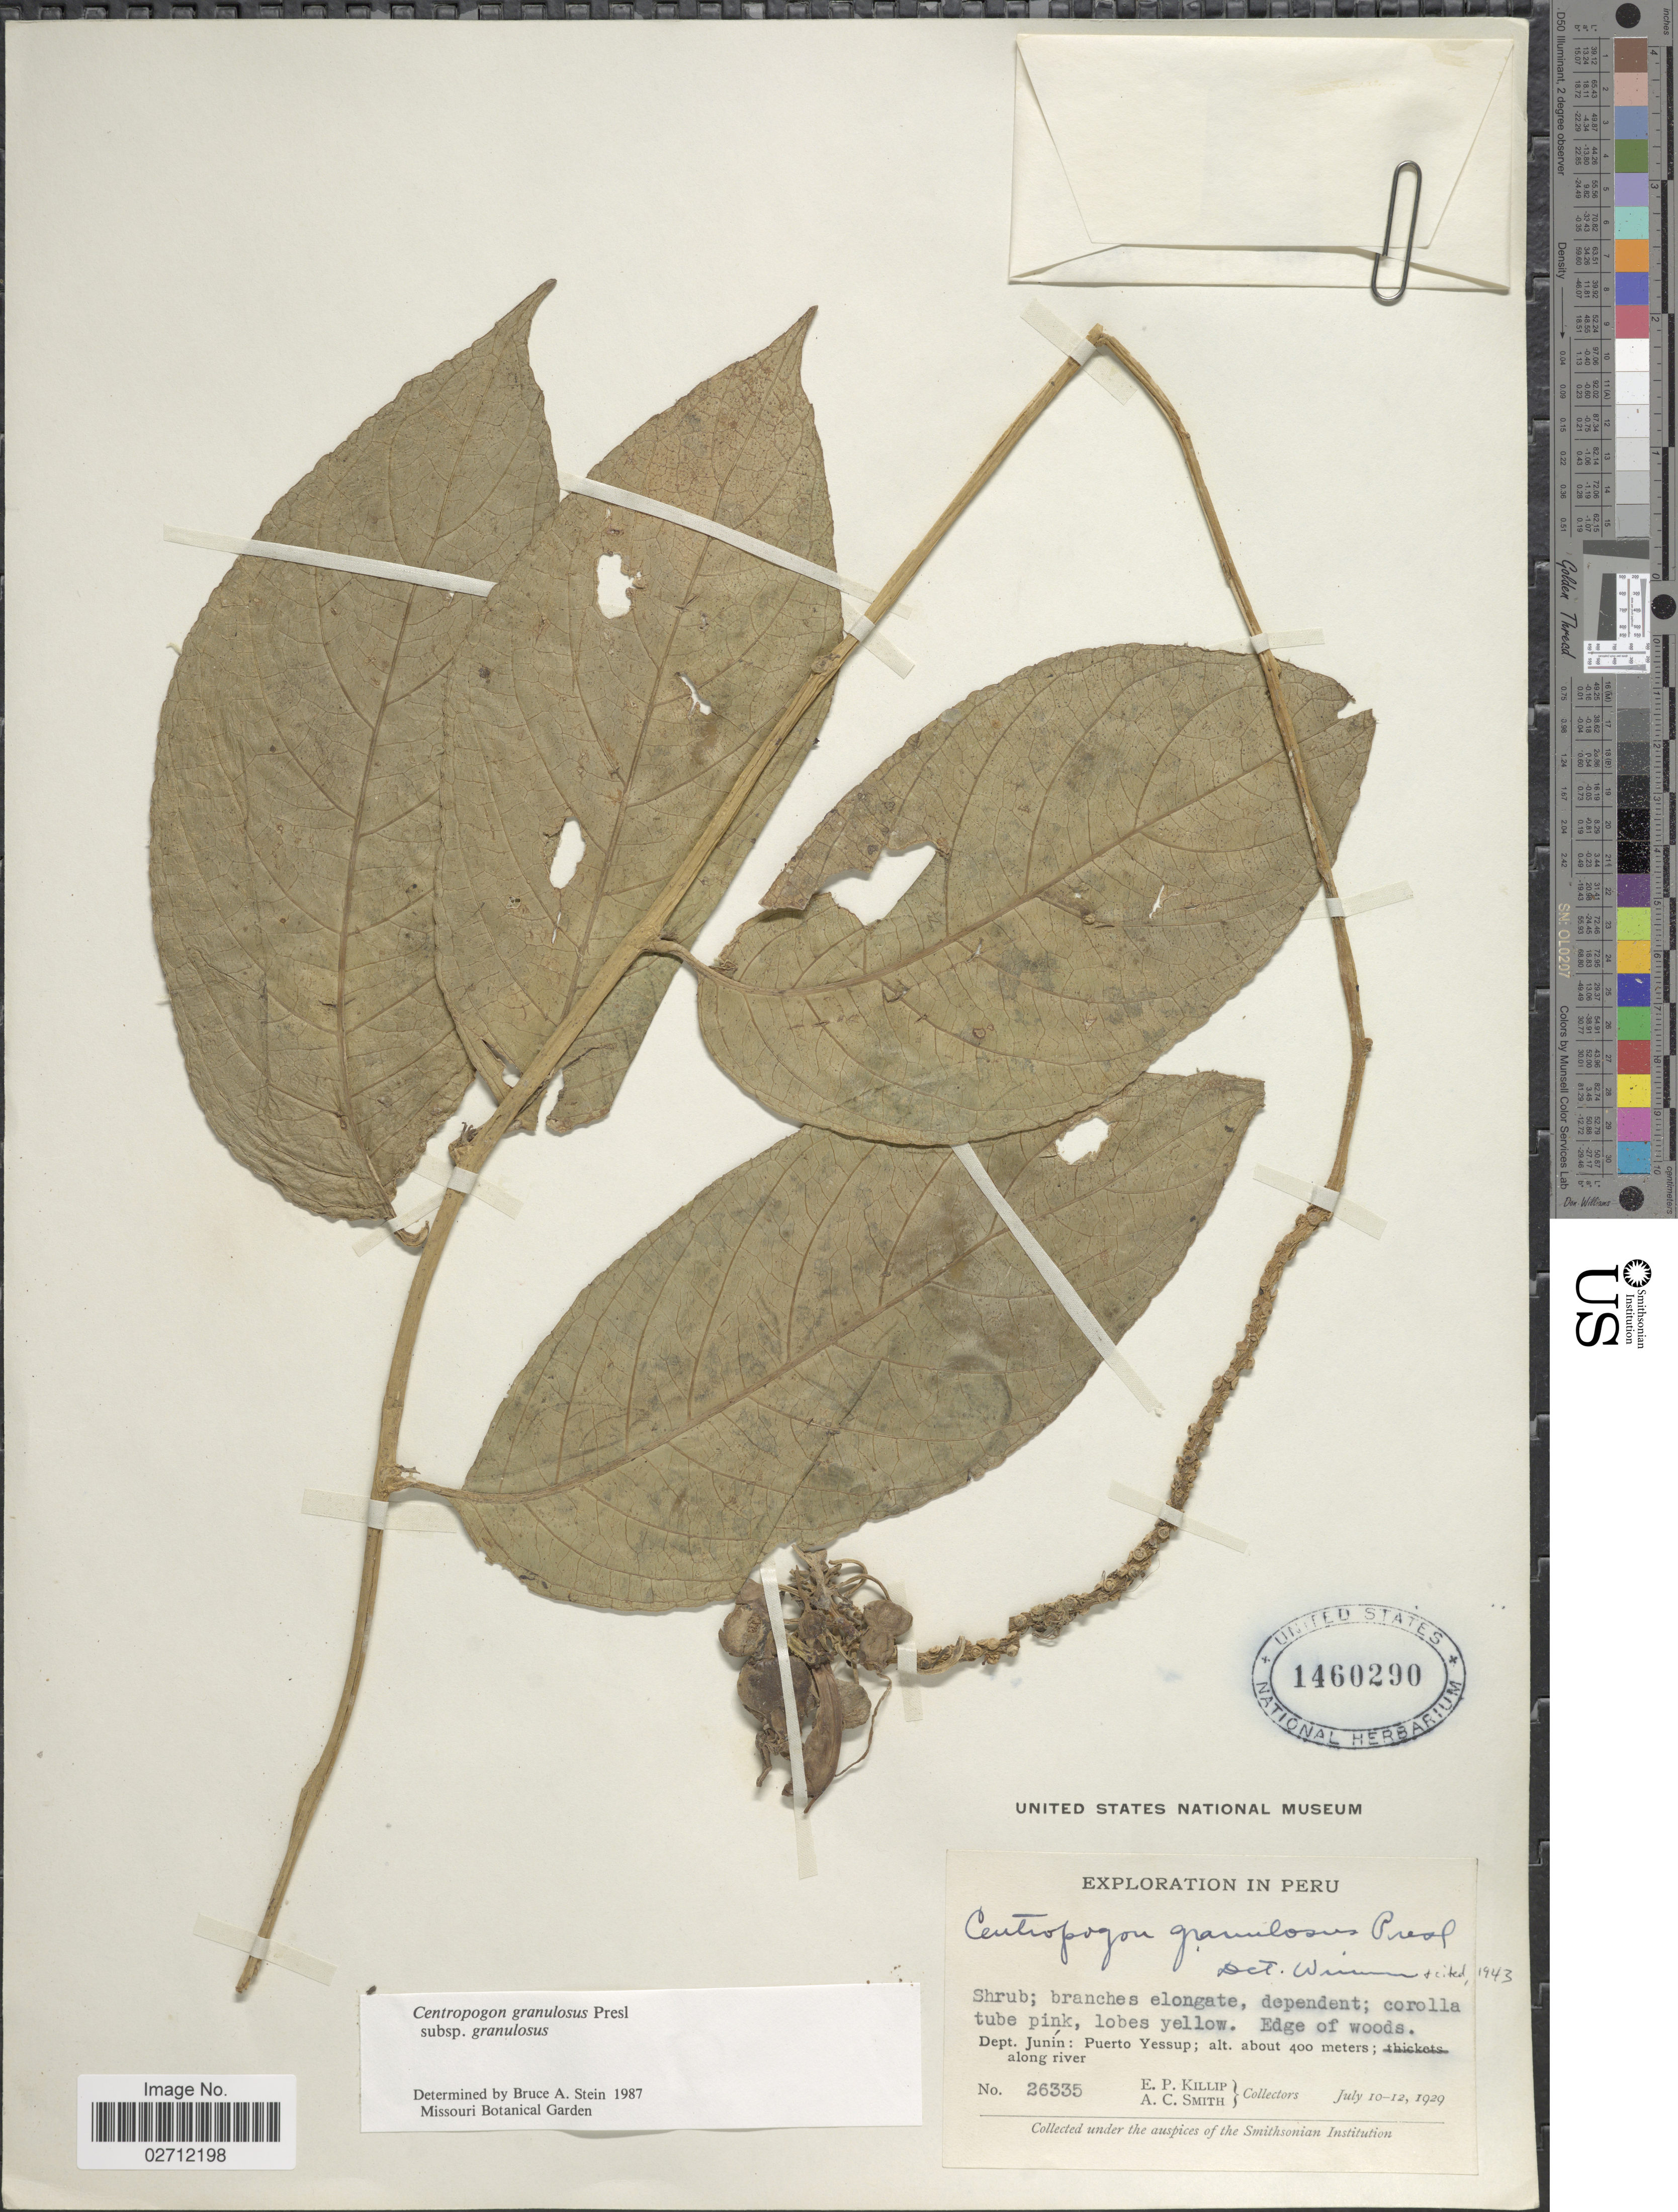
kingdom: Plantae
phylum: Tracheophyta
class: Magnoliopsida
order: Asterales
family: Campanulaceae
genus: Centropogon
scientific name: Centropogon granulosus subsp. granulosus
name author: C. Presl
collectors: E. P. Killip & A. C. Smith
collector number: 26335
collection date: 1929-07-10/1929-07-12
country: Peru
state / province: Junín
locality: Puerto Yessup, along river, edge of woods.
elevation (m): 400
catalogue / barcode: US 1460290